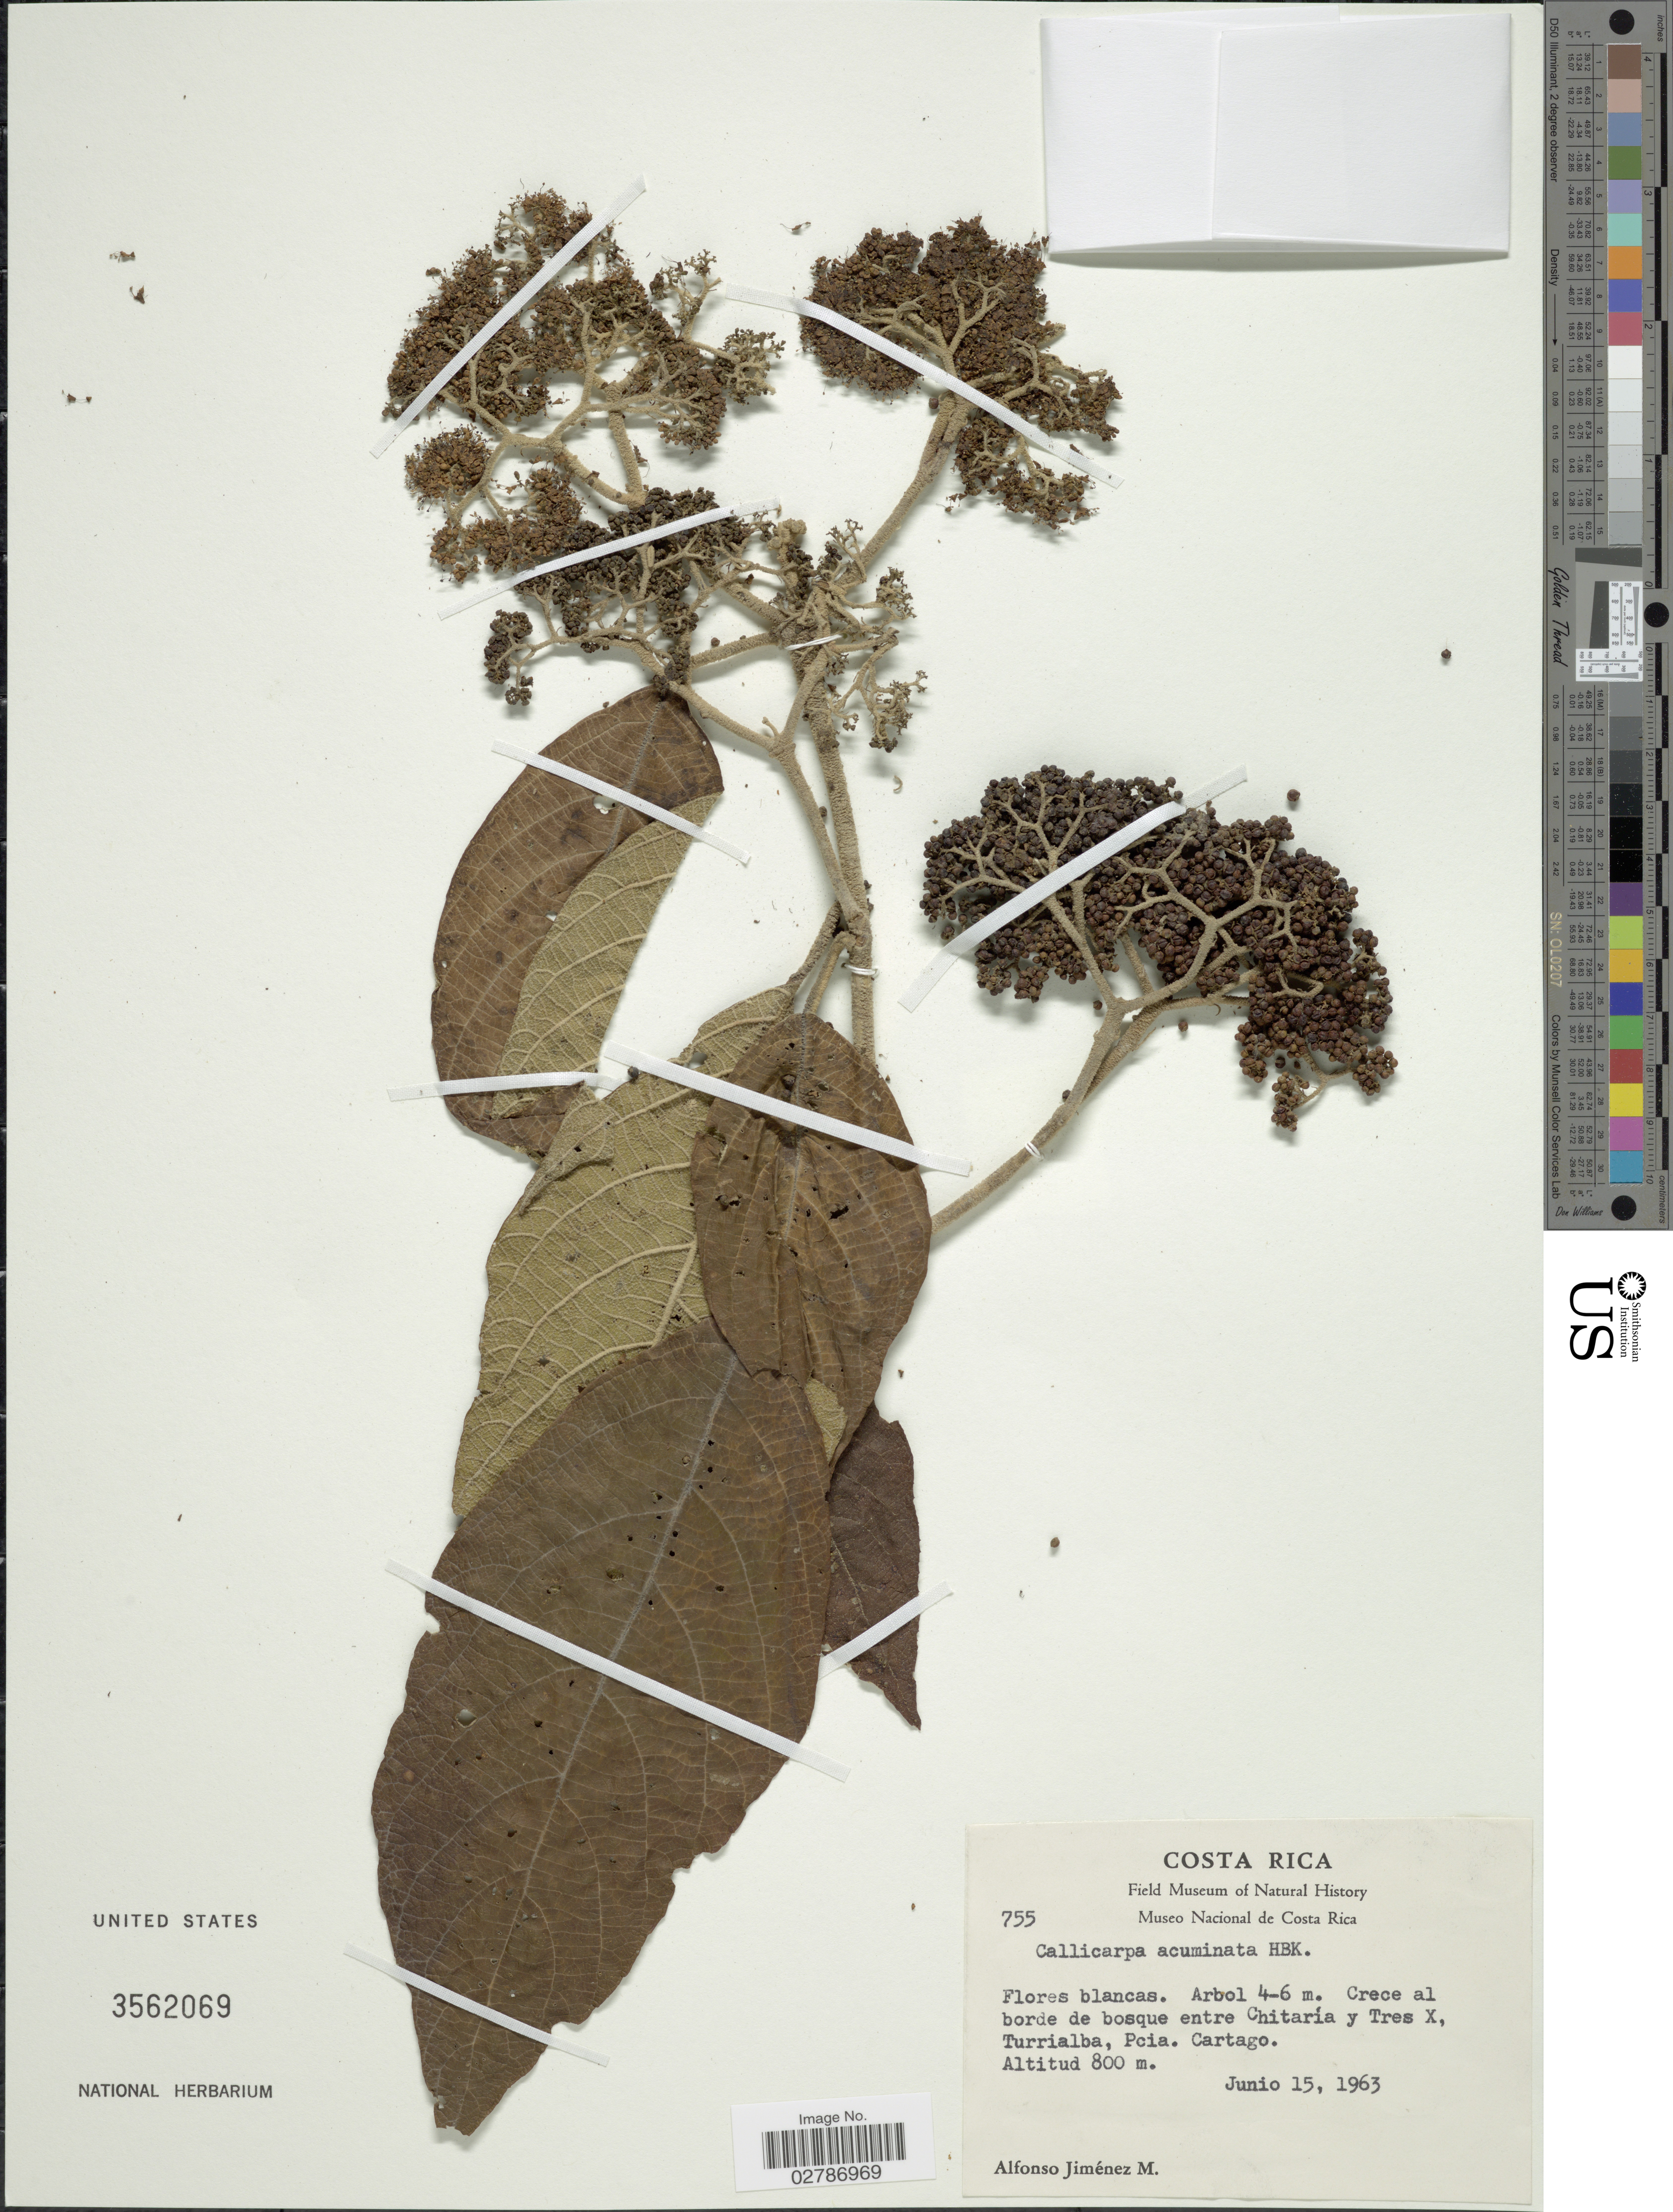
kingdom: Plantae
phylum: Tracheophyta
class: Magnoliopsida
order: Lamiales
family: Lamiaceae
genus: Callicarpa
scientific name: Callicarpa acuminata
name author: Kunth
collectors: A. Jimenez M.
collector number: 755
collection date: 1963-06-15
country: Costa Rica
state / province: Cartago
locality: Crece al borde de bosque entre Chitaría y Tres X, Turrialba.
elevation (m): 800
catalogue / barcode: US 3562069